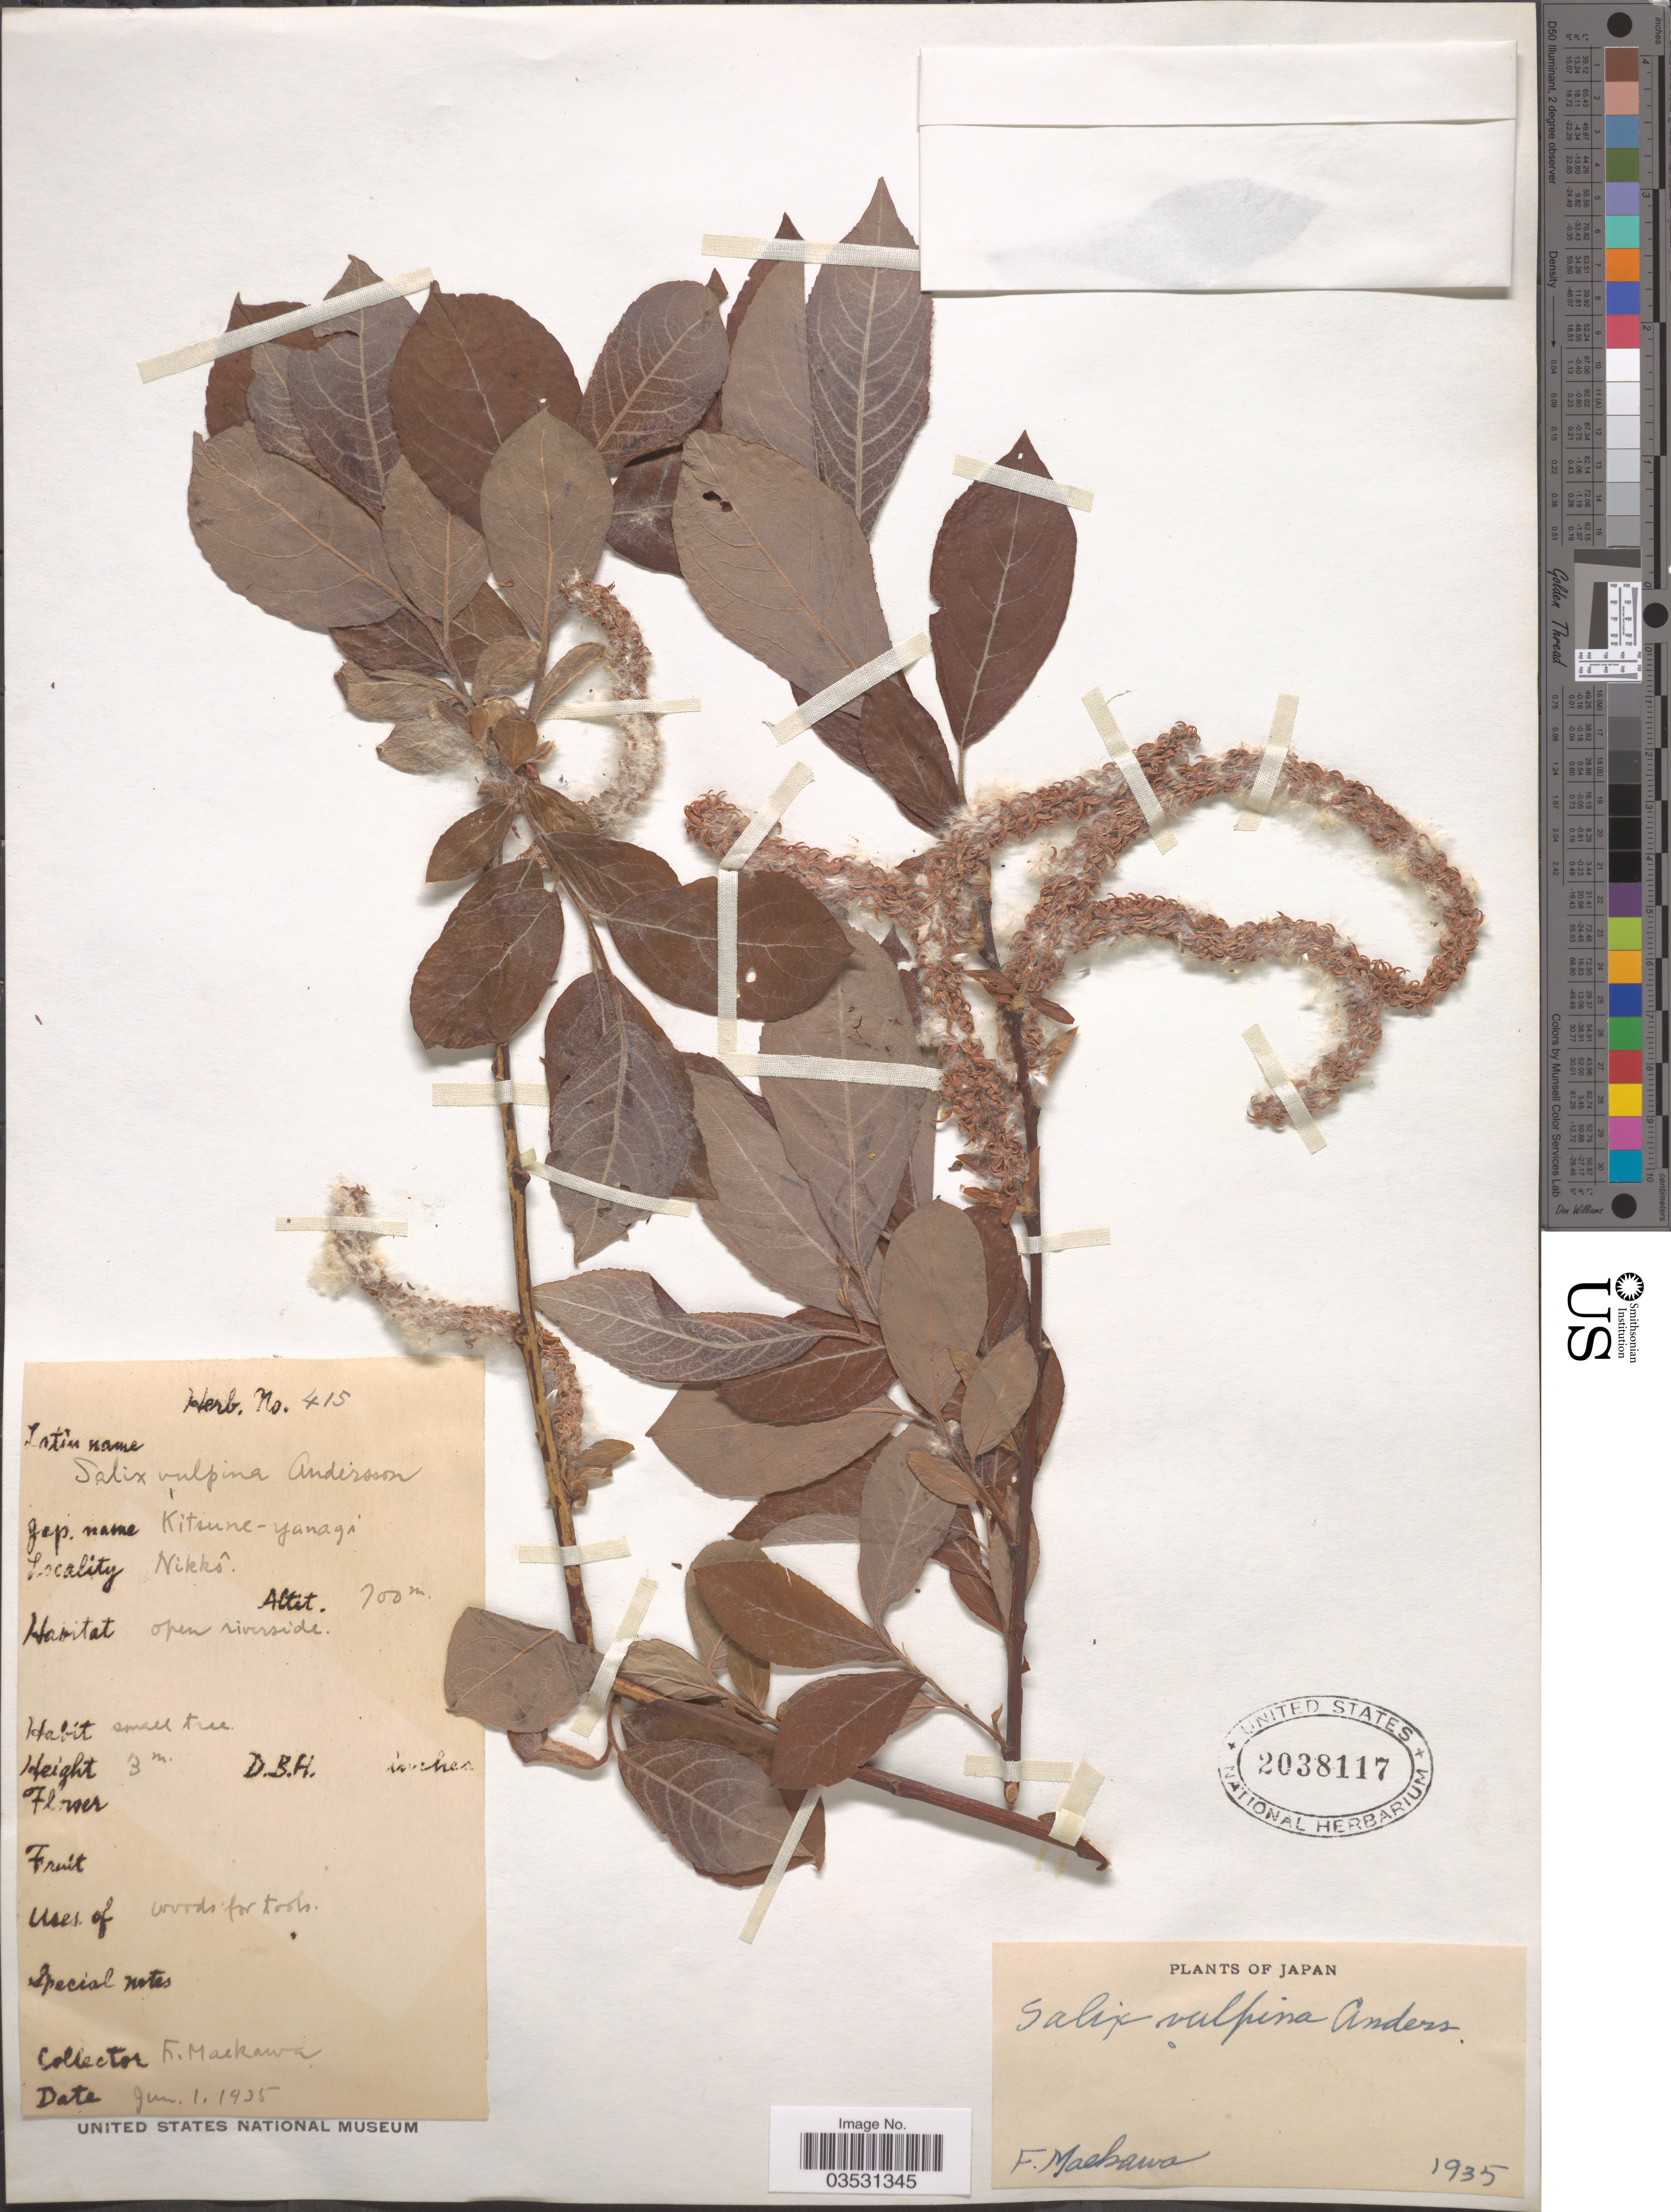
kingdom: Plantae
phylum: Tracheophyta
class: Magnoliopsida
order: Malpighiales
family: Salicaceae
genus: Salix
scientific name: Salix vulpina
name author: Andersson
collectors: F. Maekawa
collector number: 415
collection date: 1935-06-01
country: Japan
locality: Nikkô.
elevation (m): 700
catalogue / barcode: US 2038117